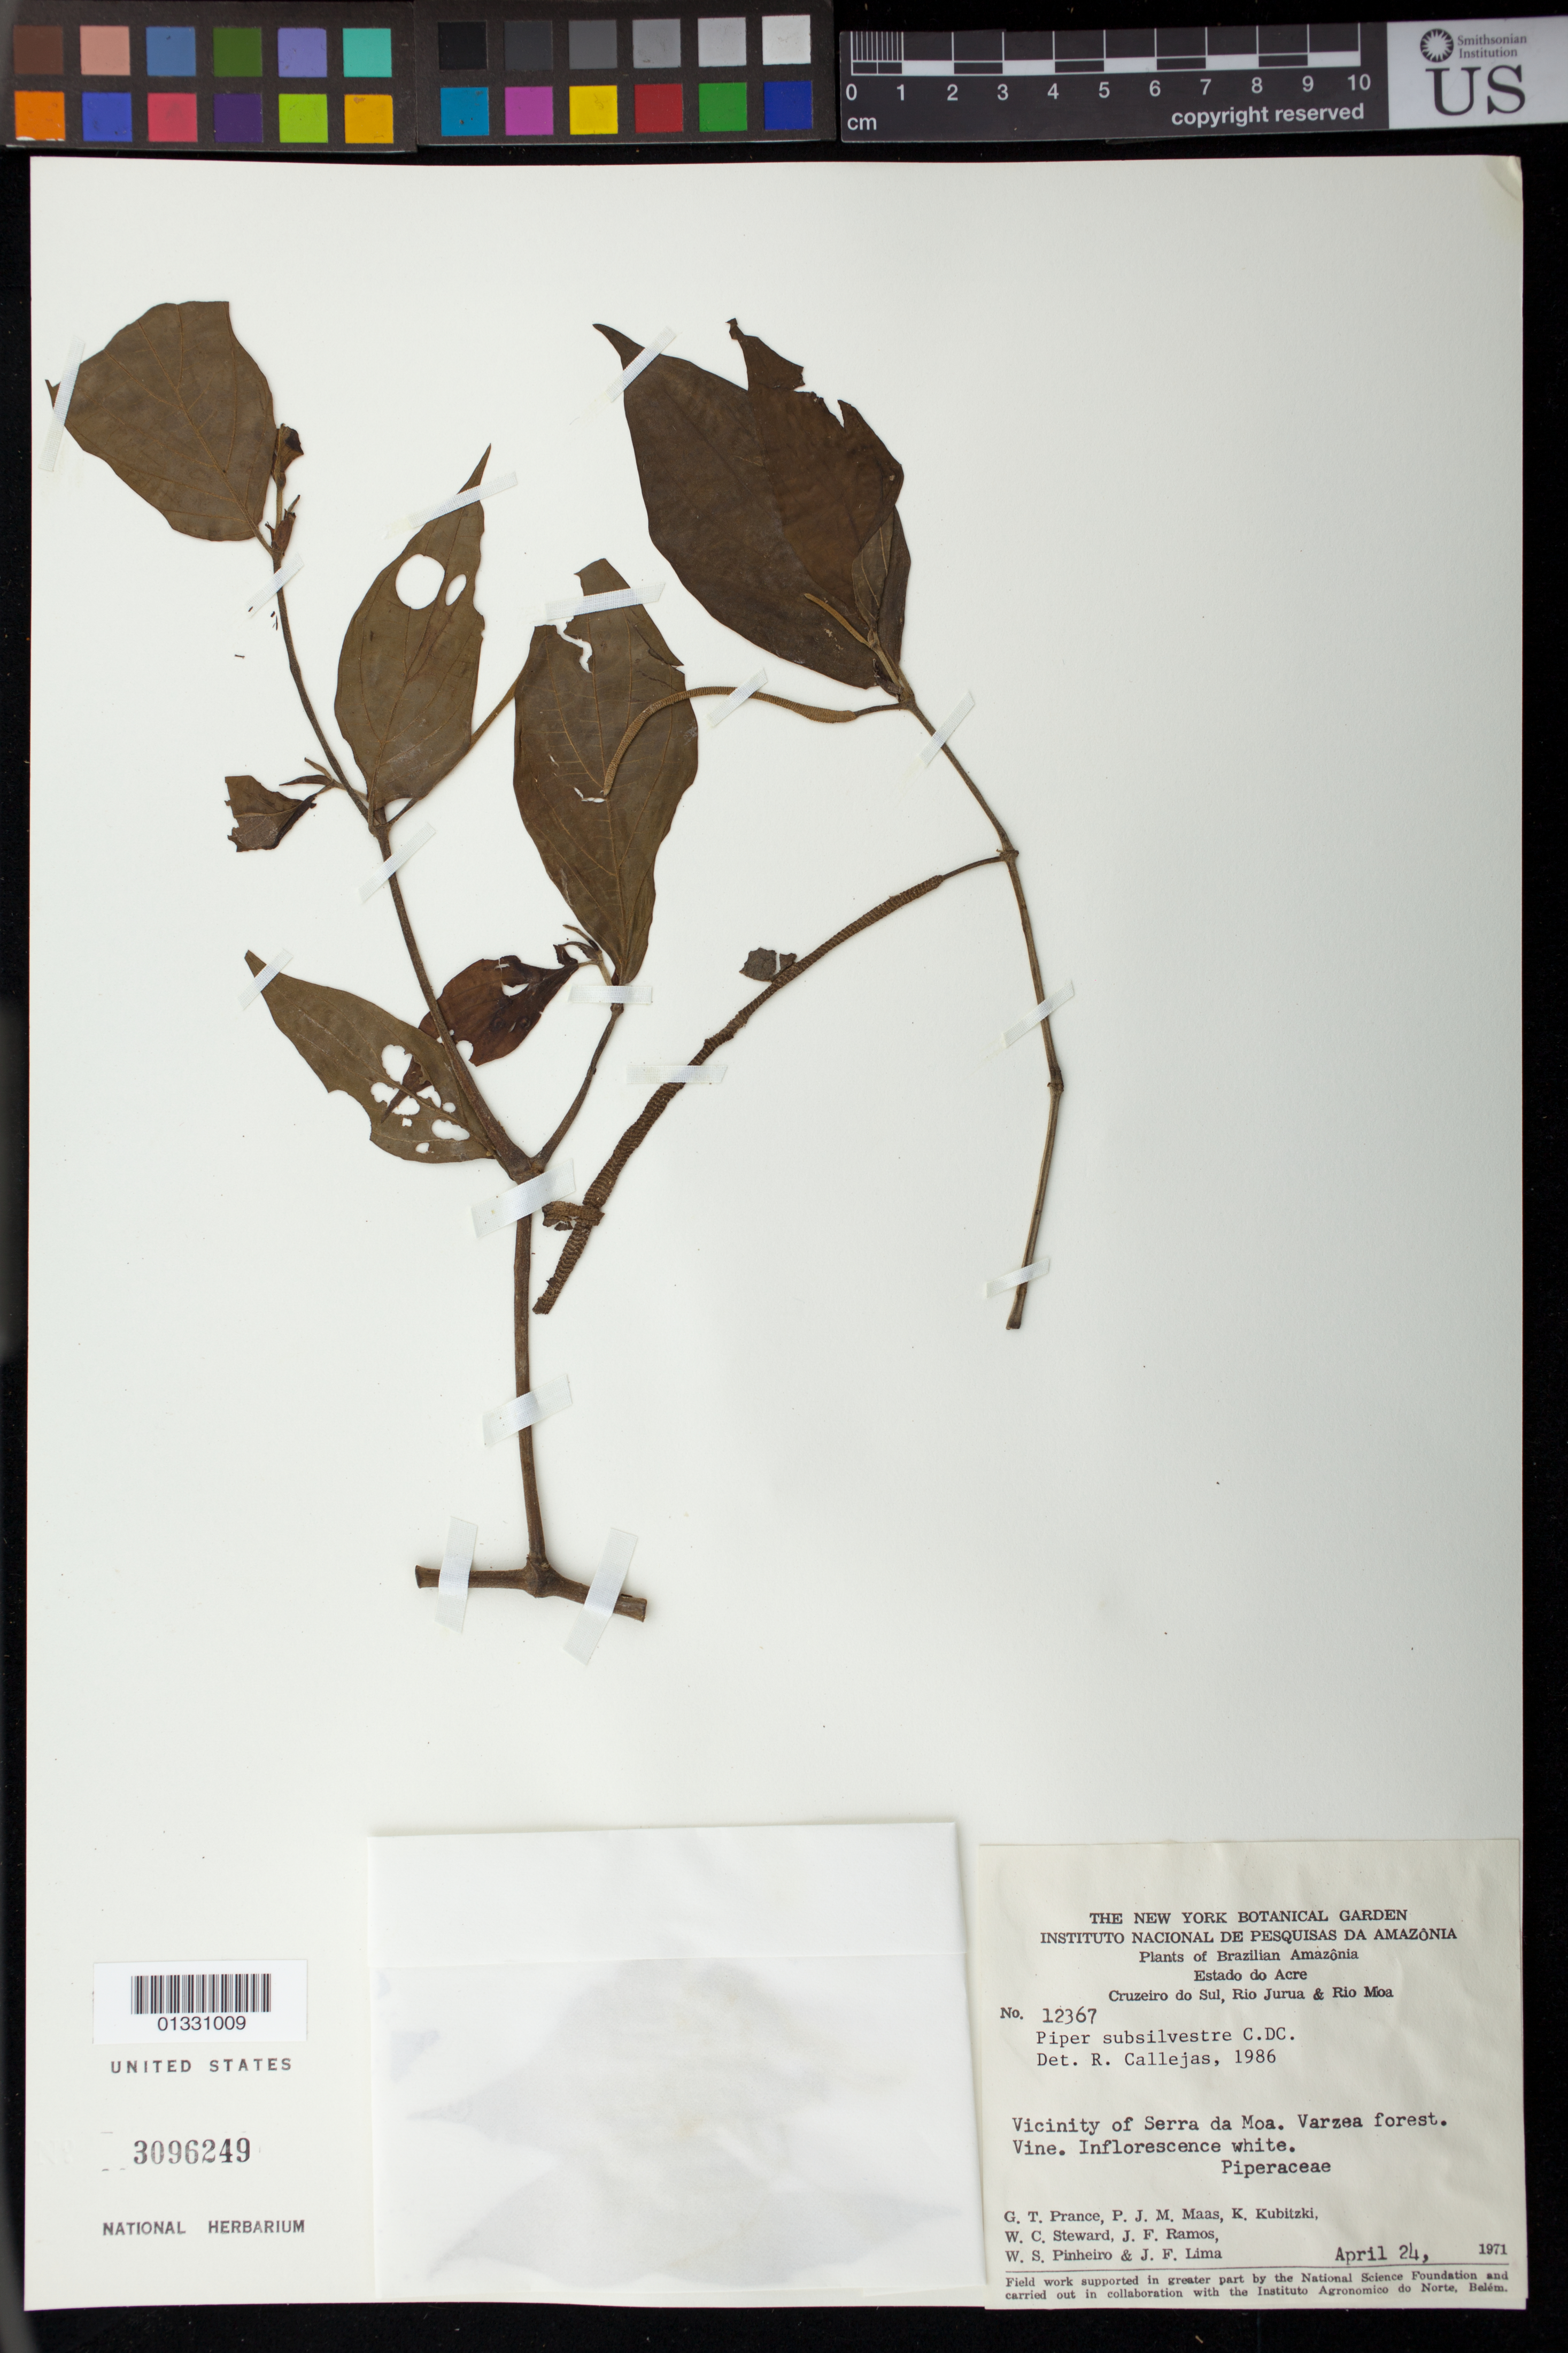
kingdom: Plantae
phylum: Tracheophyta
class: Magnoliopsida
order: Piperales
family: Piperaceae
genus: Piper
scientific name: Piper subsilvestre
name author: C. DC.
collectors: G. T. Prance et al.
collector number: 12367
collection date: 1971-04-24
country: Brazil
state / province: Acre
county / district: Cruzeiro do Sul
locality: Vicinity of Serra da Moa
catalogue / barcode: US 3096249